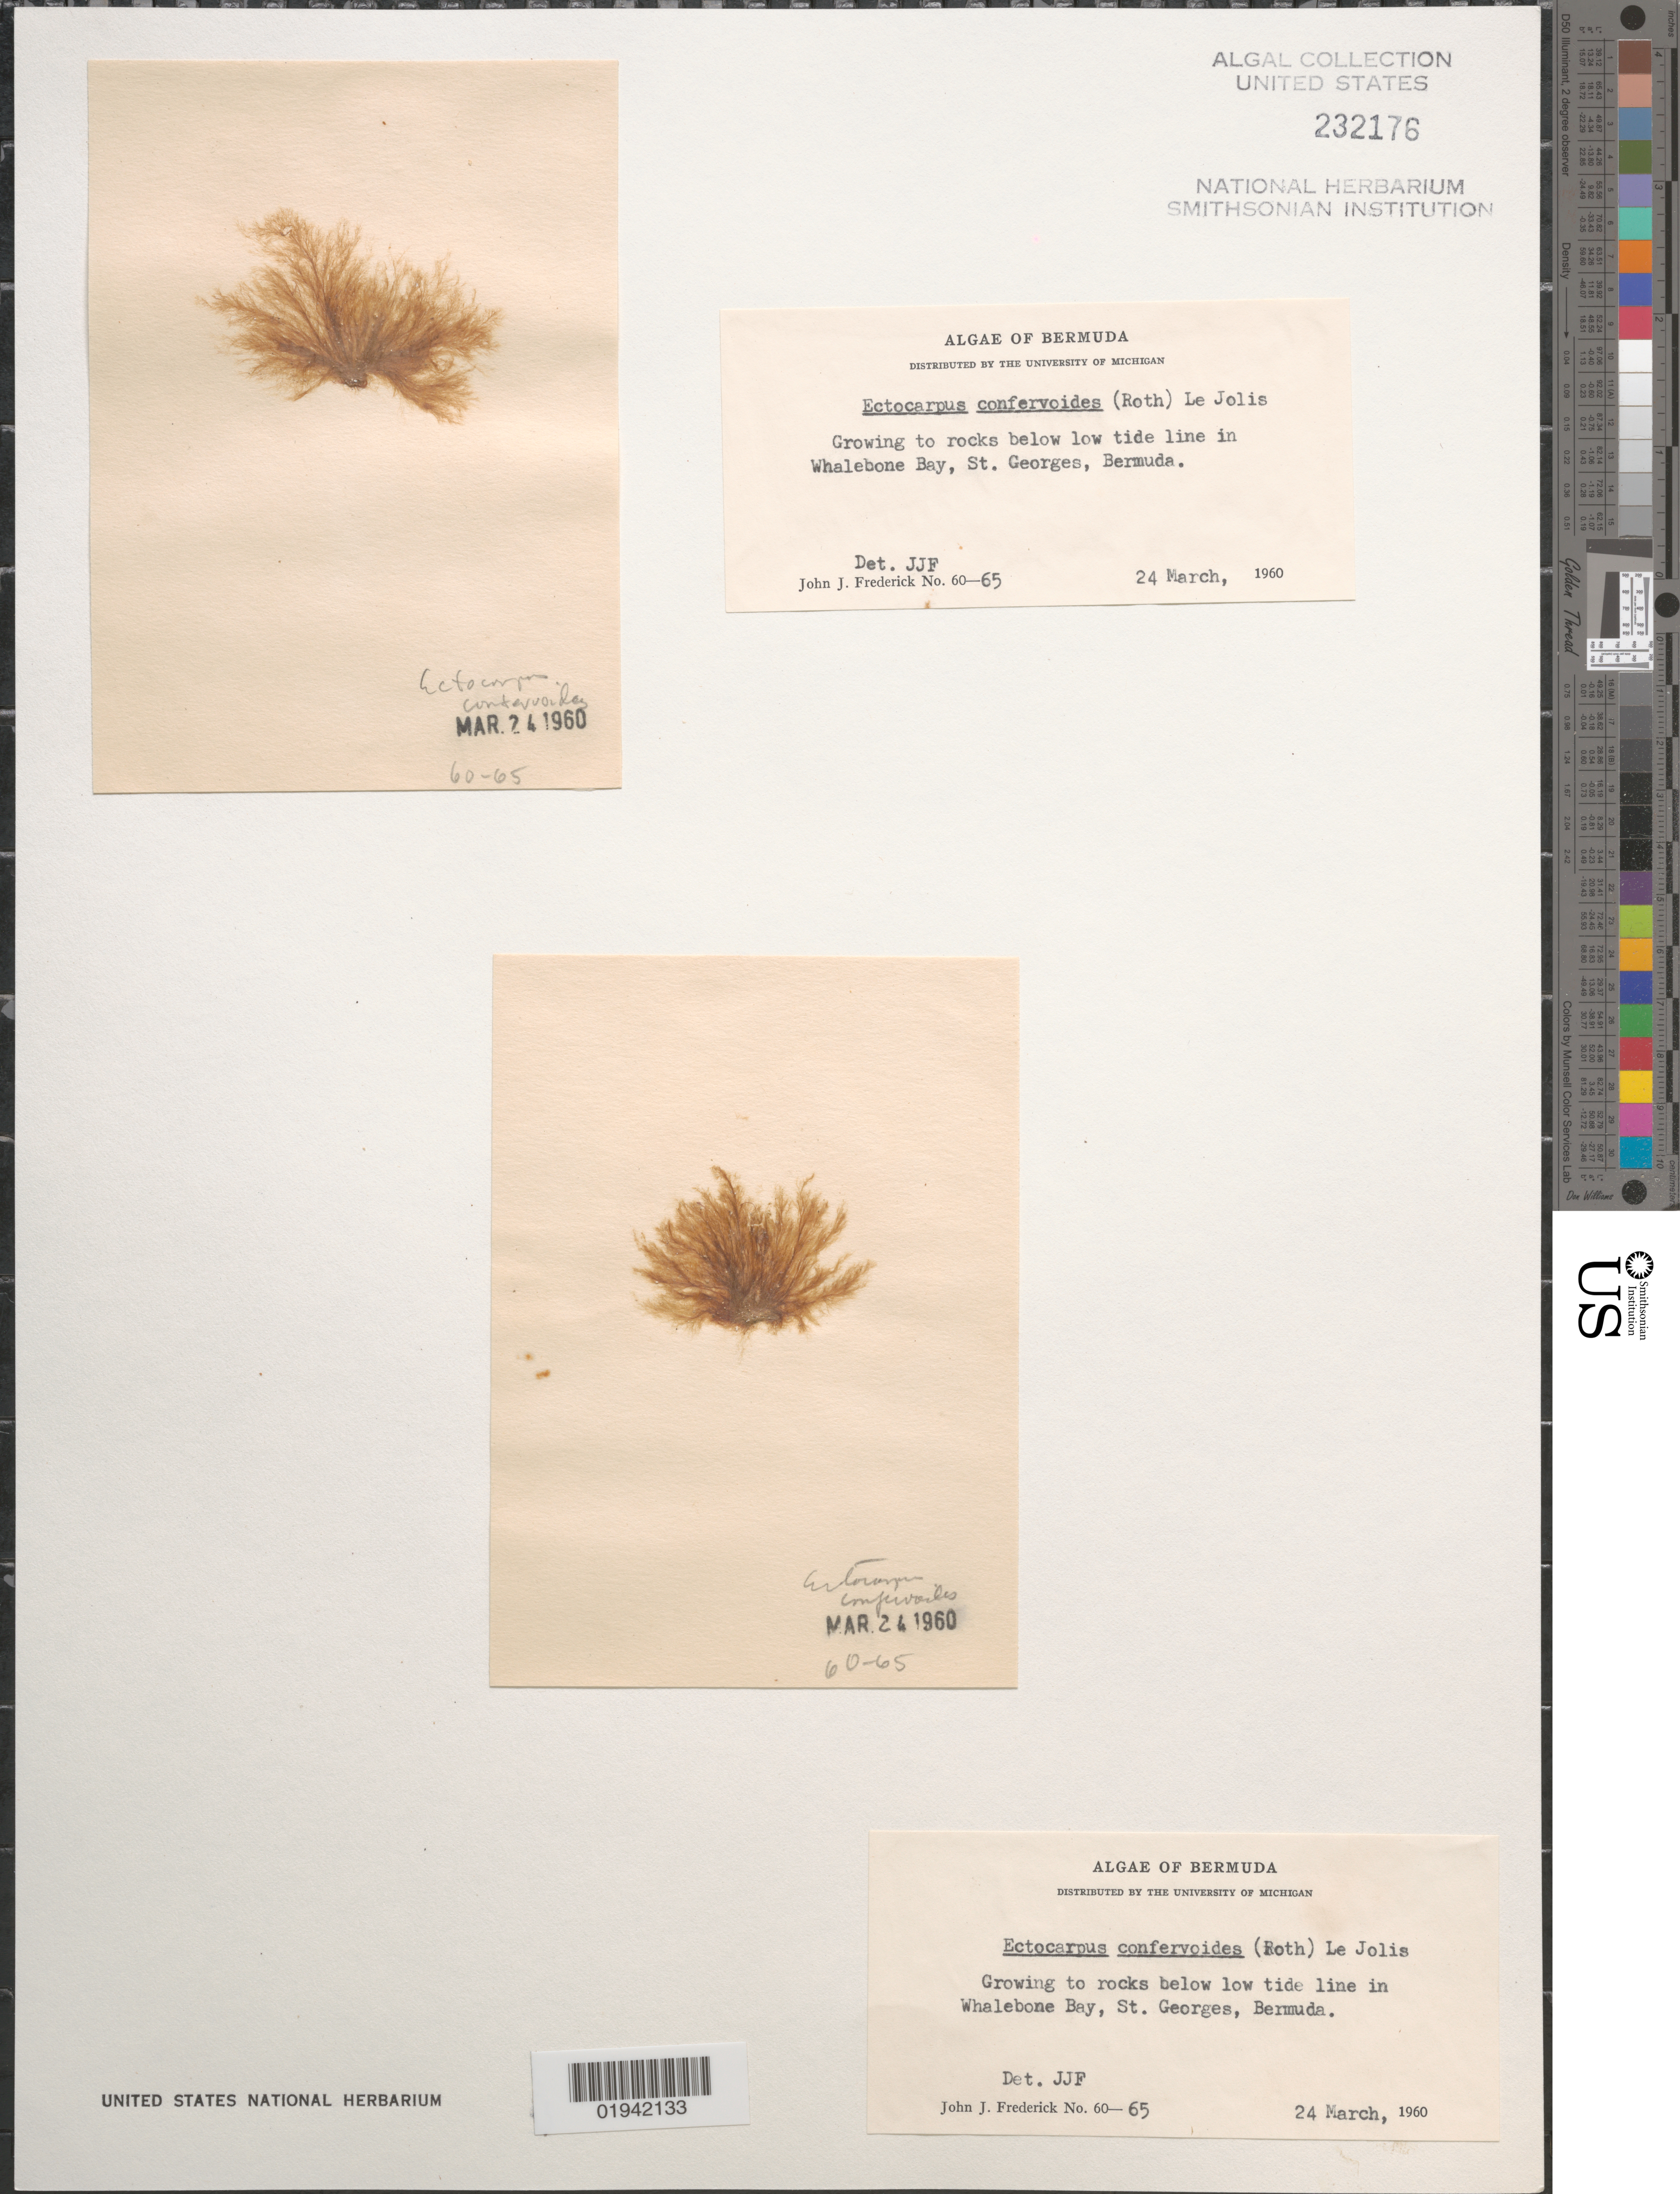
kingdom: Chromista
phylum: Ochrophyta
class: Phaeophyceae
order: Ectocarpales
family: Ectocarpaceae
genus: Ectocarpus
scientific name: Ectocarpus siliculosus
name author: (Dillwyn) Lyngbye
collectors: J. Frederick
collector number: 60-65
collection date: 1960-03-24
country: Bermuda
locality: Growing to rocks below low tide line in Whalebone Bay, St. Georges.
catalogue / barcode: US 232176